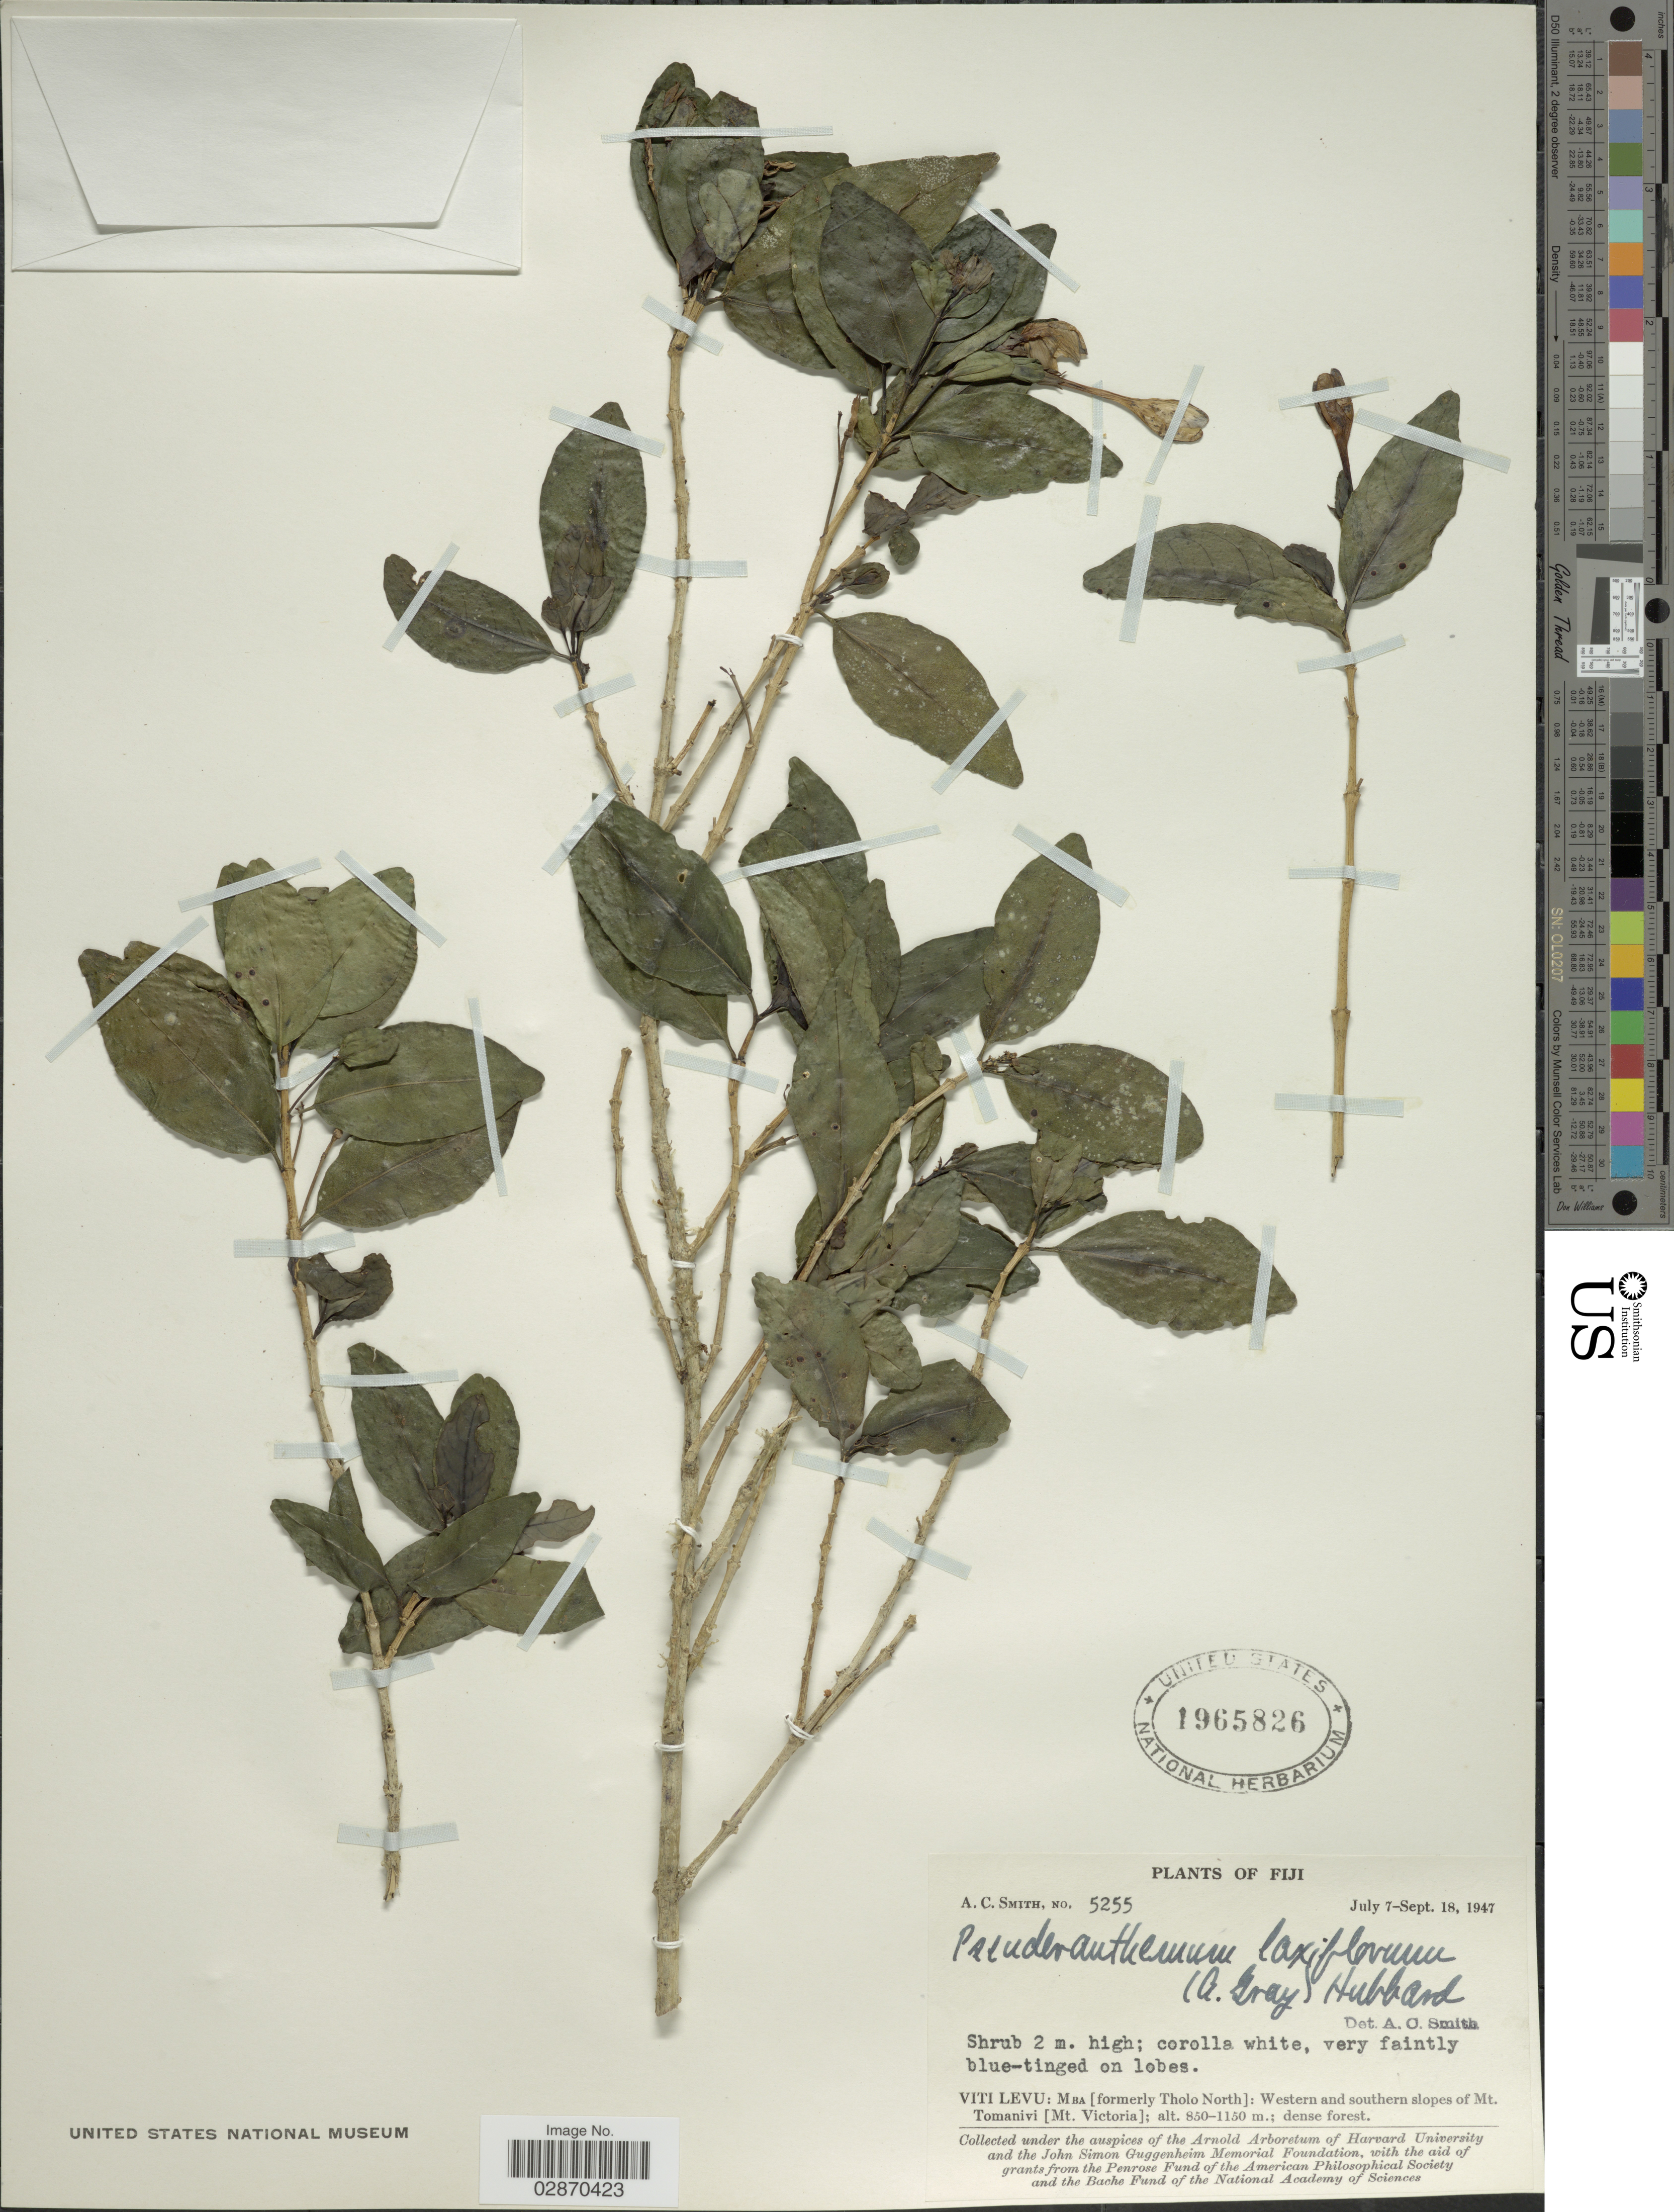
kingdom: Plantae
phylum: Tracheophyta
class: Magnoliopsida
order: Lamiales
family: Acanthaceae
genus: Pseuderanthemum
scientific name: Pseuderanthemum laxiflorum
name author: (A. Gray)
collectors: A. C. Smith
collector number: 5255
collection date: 1947-07-07/1947-09-18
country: Fiji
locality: Viti Levu: Mba [formerly Tholo North]: Western and southern slopes of Mt. Tomanivi [Mt. Victoria].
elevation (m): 850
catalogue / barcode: US 1965826